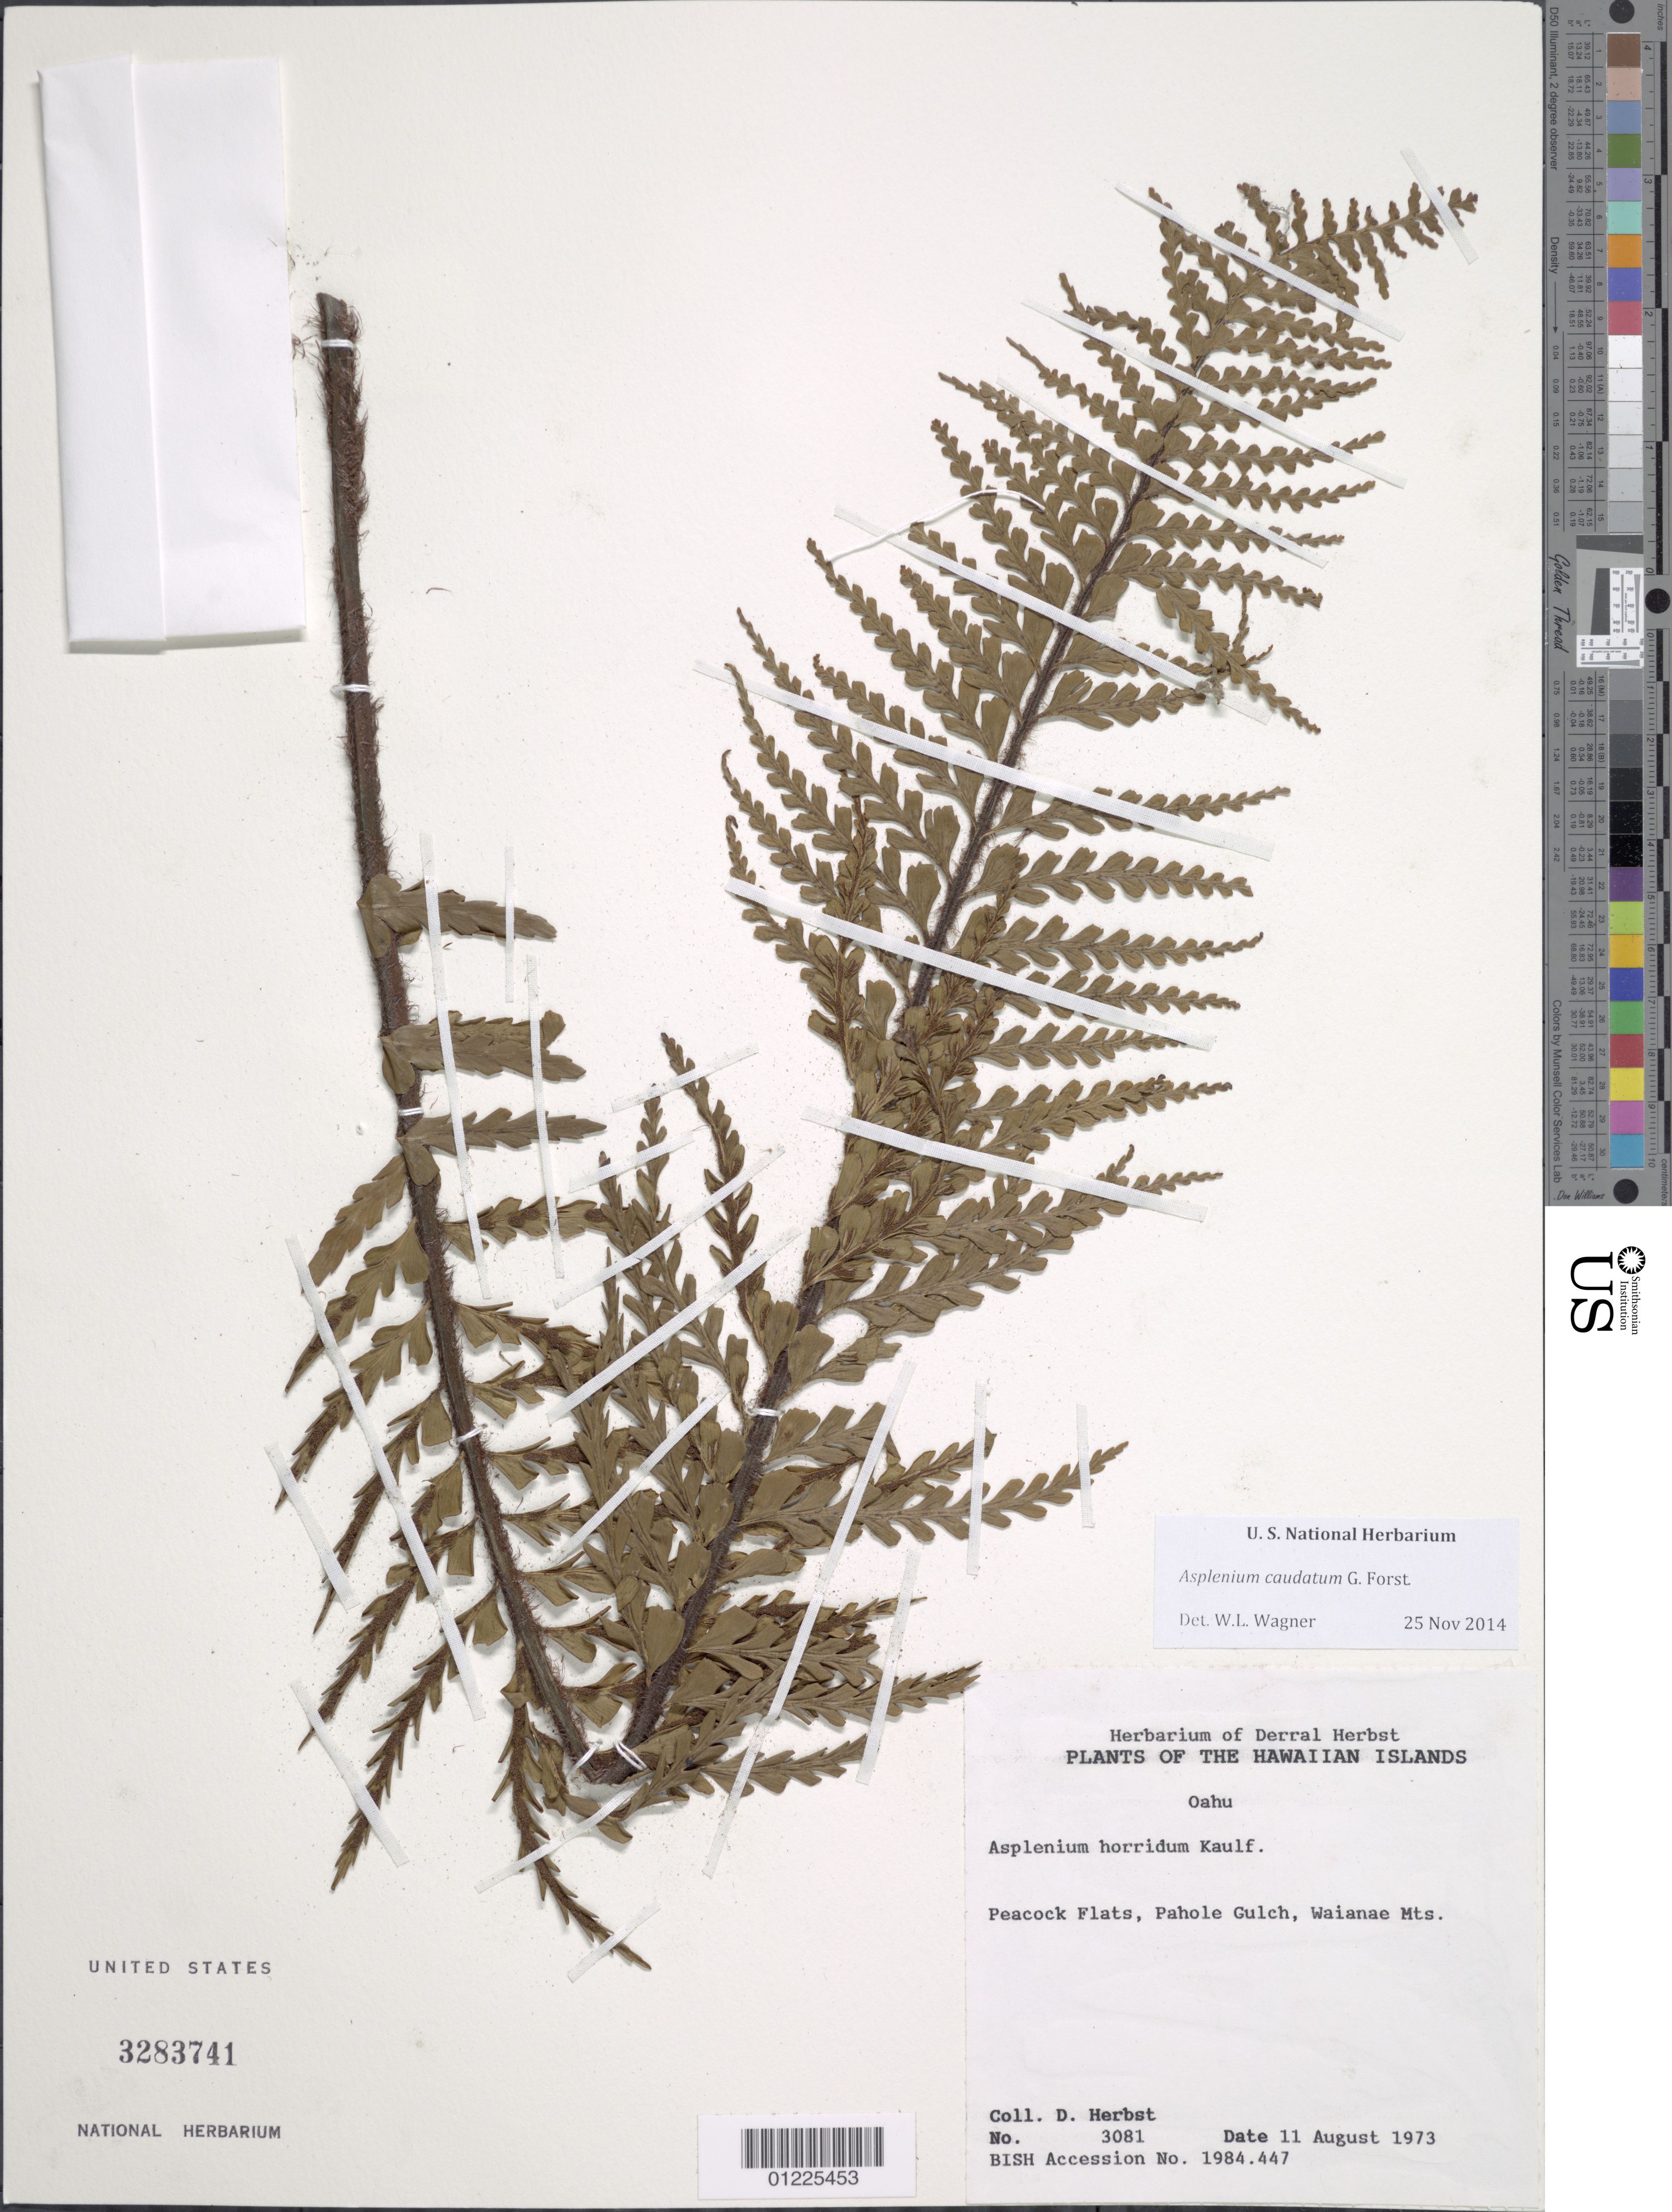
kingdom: Plantae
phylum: Tracheophyta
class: Polypodiopsida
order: Polypodiales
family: Aspleniaceae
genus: Asplenium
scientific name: Asplenium horridum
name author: Kaulf.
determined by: Wagner, W. L., (BOT), Smithsonian Institution - National Museum of Natural History (UNITED STATES)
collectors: D. R. Herbst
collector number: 3081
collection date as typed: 11 Aug 1973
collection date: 1973-08-11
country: United States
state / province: Hawaii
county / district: Honolulu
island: Oahu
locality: Peacock Flats, Pahole Gulch, Waianae Mts.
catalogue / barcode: US 3283741